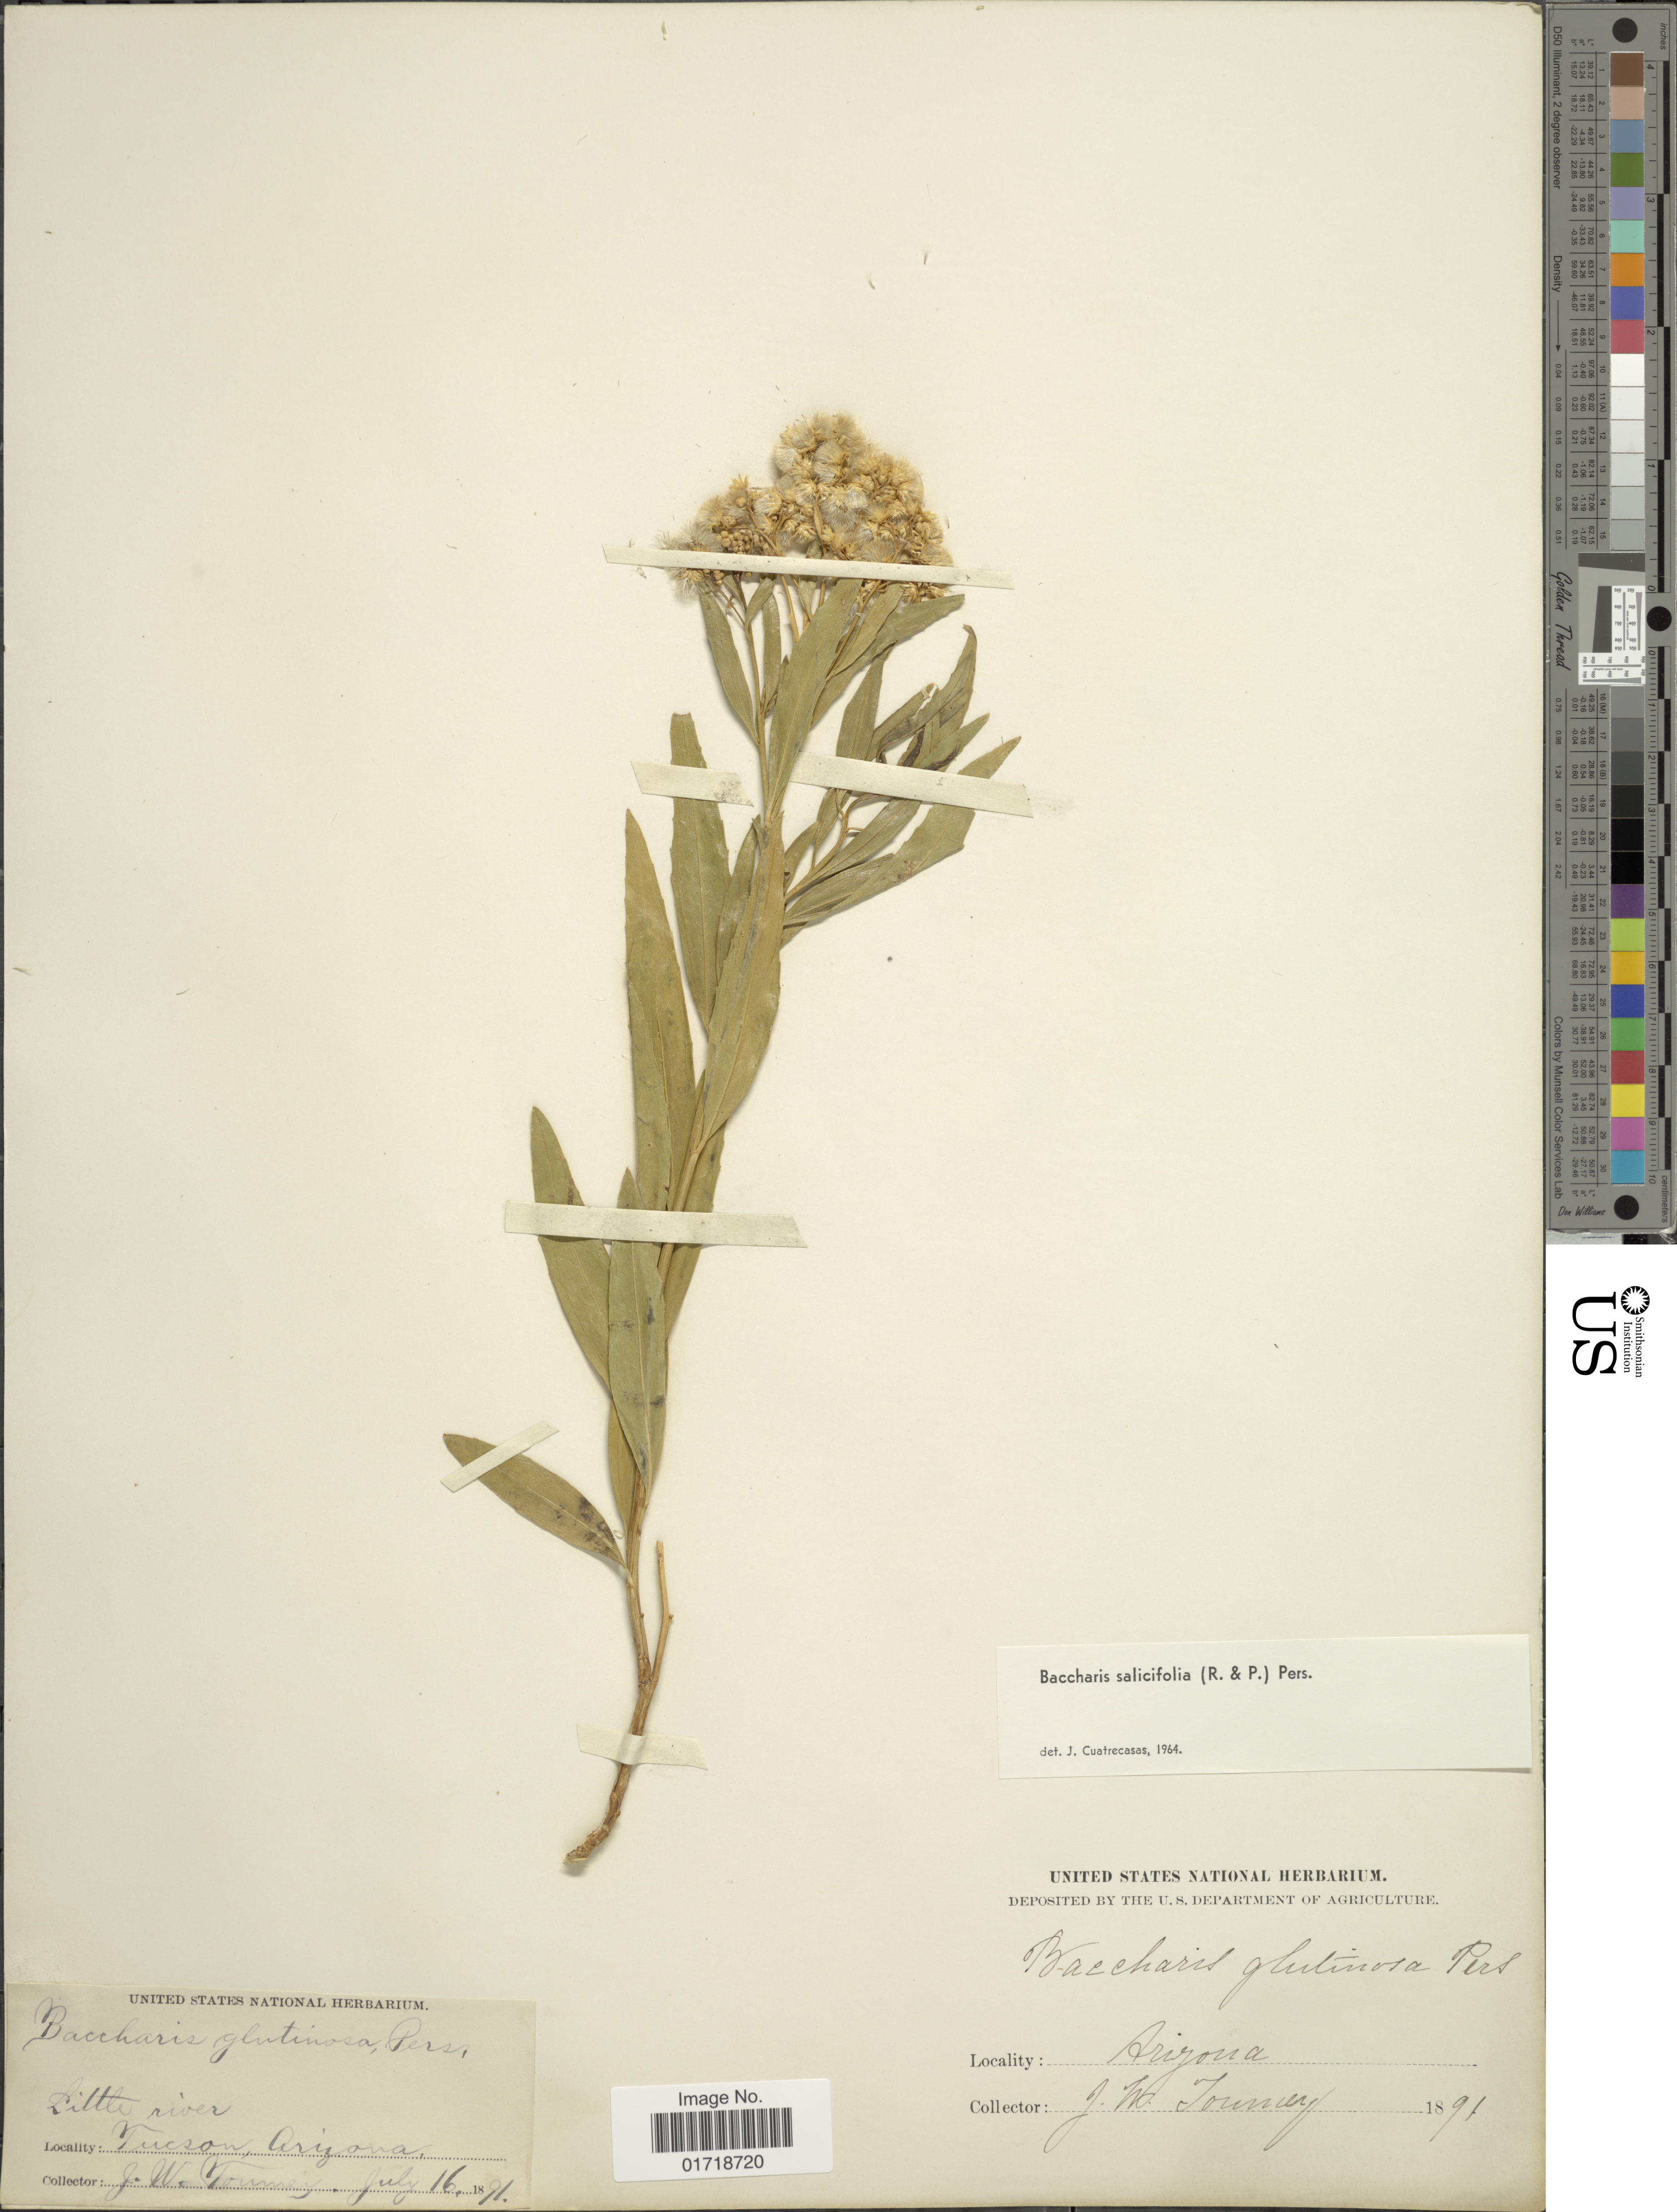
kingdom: Plantae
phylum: Tracheophyta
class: Magnoliopsida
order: Asterales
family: Asteraceae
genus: Baccharis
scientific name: Baccharis glutinosa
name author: Pers.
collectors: J. W. Toumey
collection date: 1891-07-16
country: United States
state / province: Arizona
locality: Little river, Tucson.